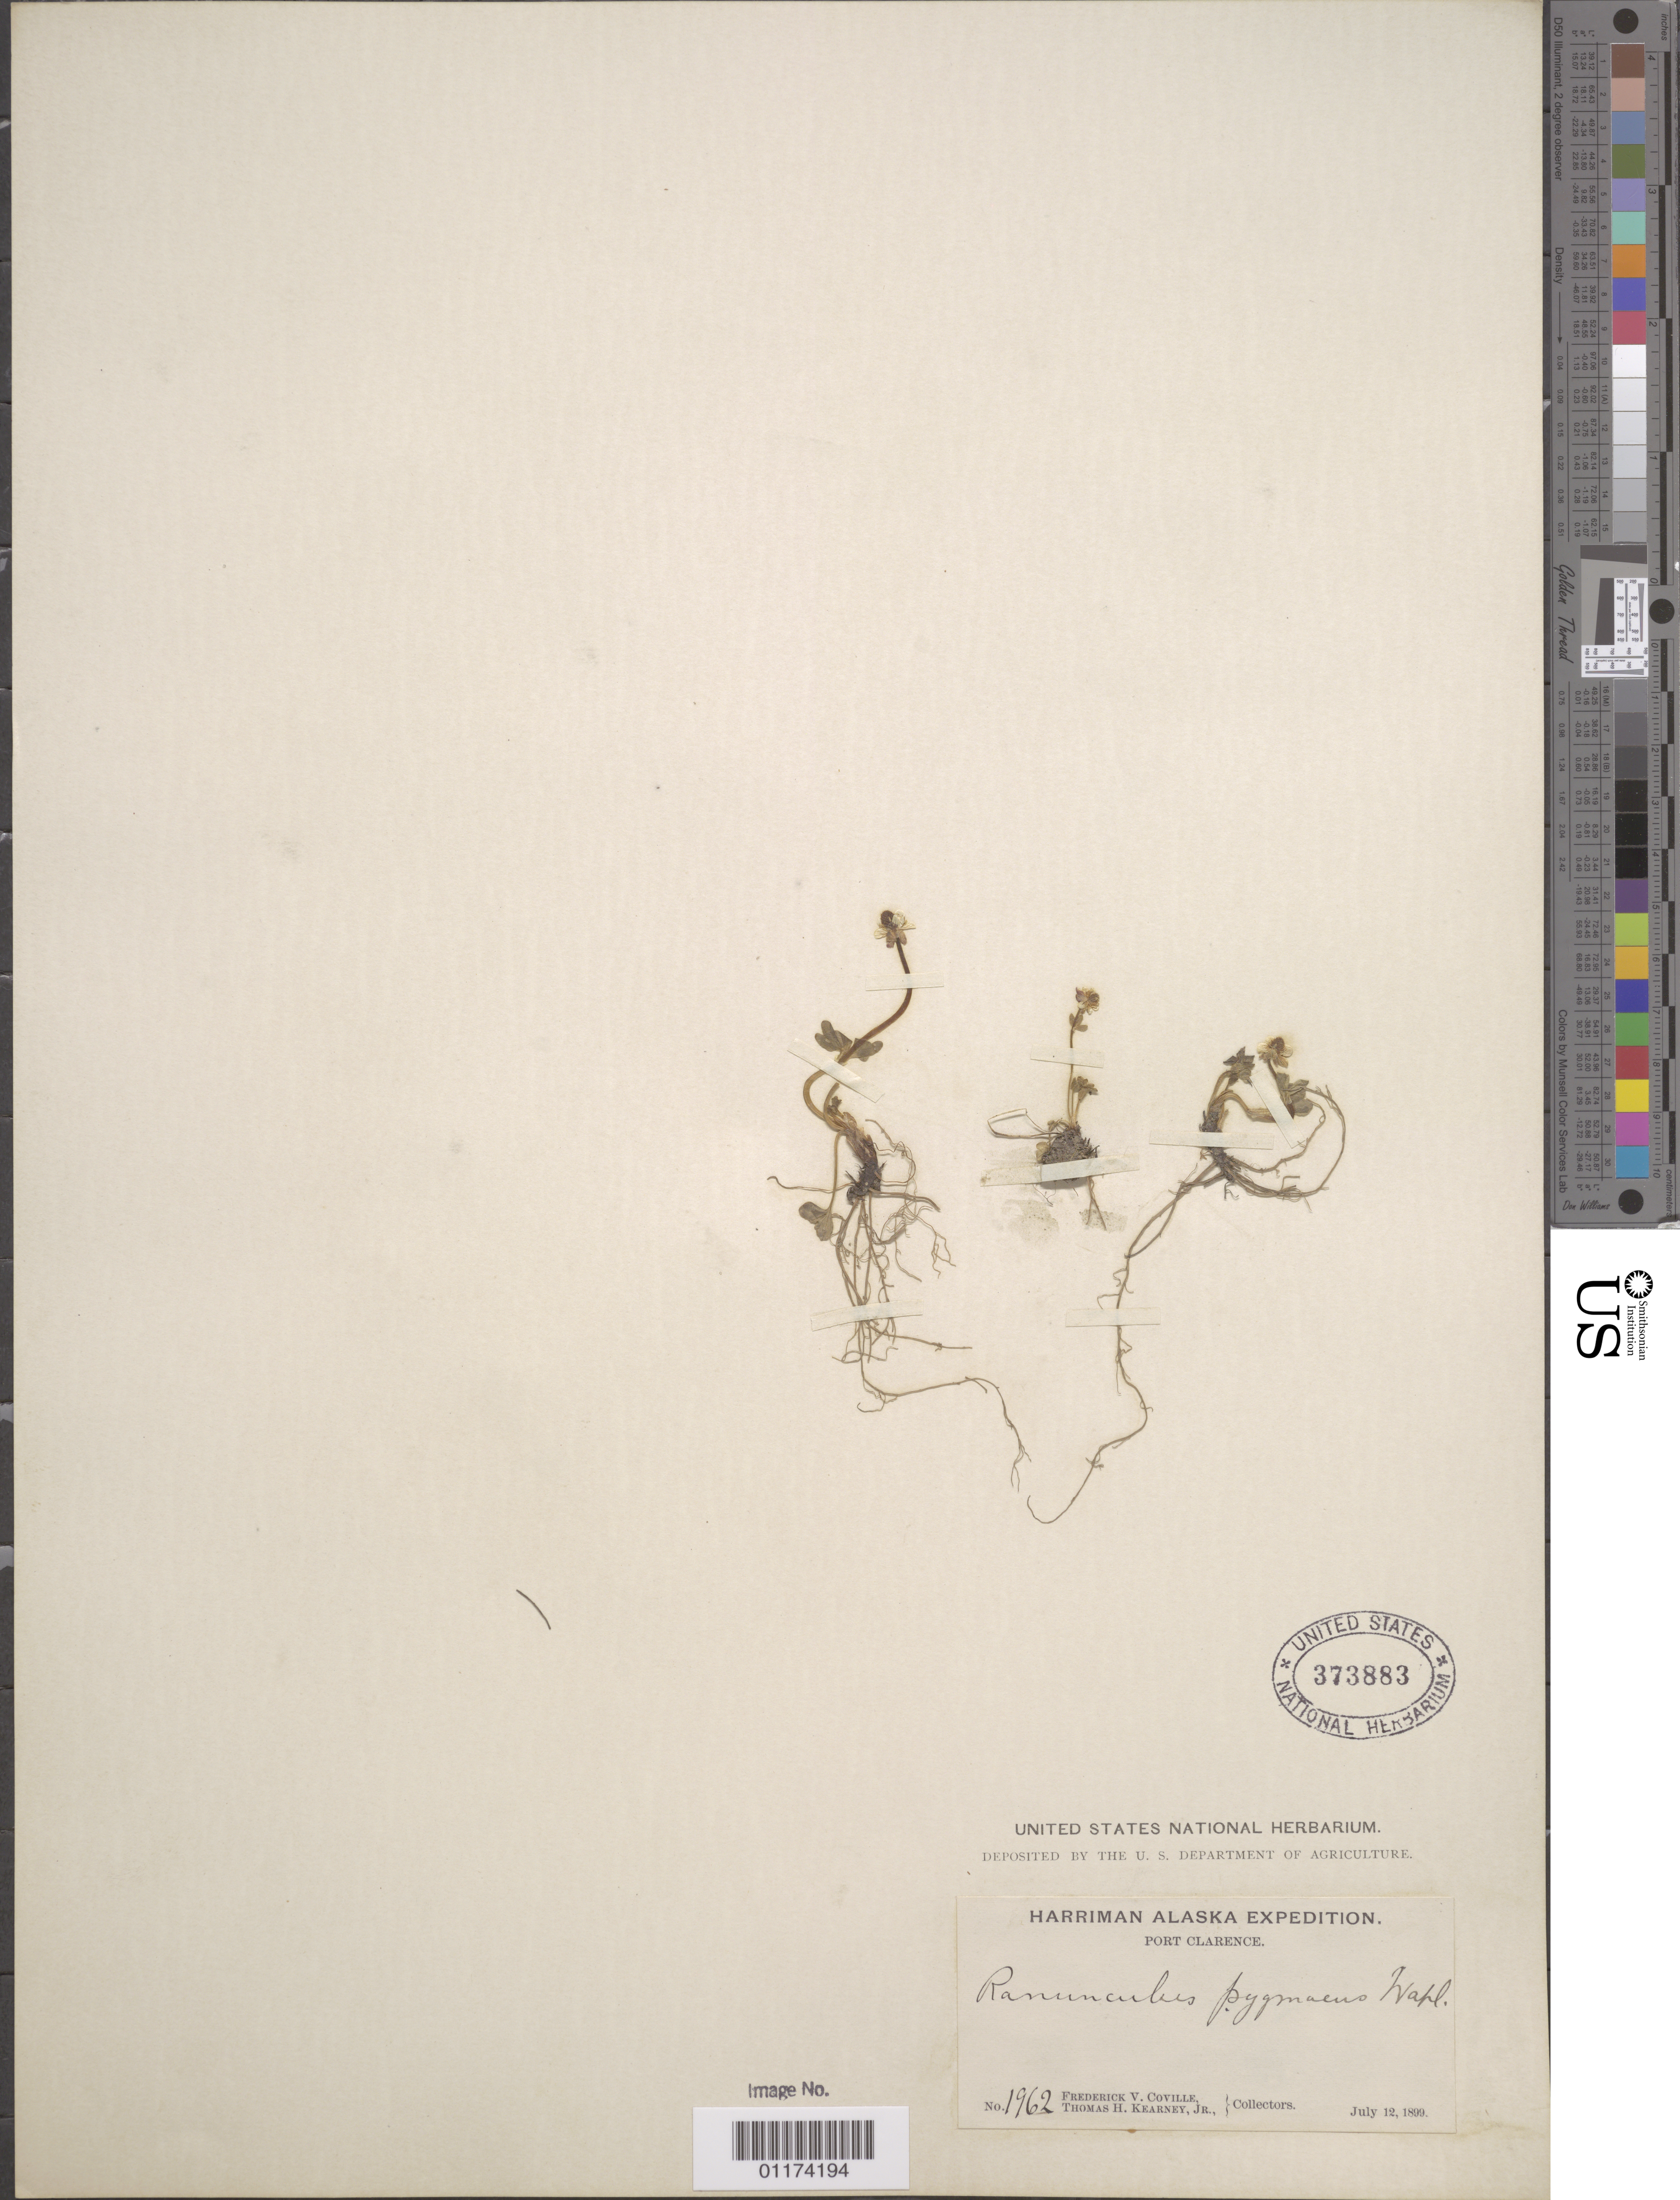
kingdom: Plantae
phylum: Tracheophyta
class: Magnoliopsida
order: Ranunculales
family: Ranunculaceae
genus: Ranunculus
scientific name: Ranunculus pygmaeus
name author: Wahlenb.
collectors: F. V. Coville & T. H. Kearney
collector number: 1962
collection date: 1899-07-12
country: United States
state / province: Alaska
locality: Port Clarence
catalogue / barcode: US 373883